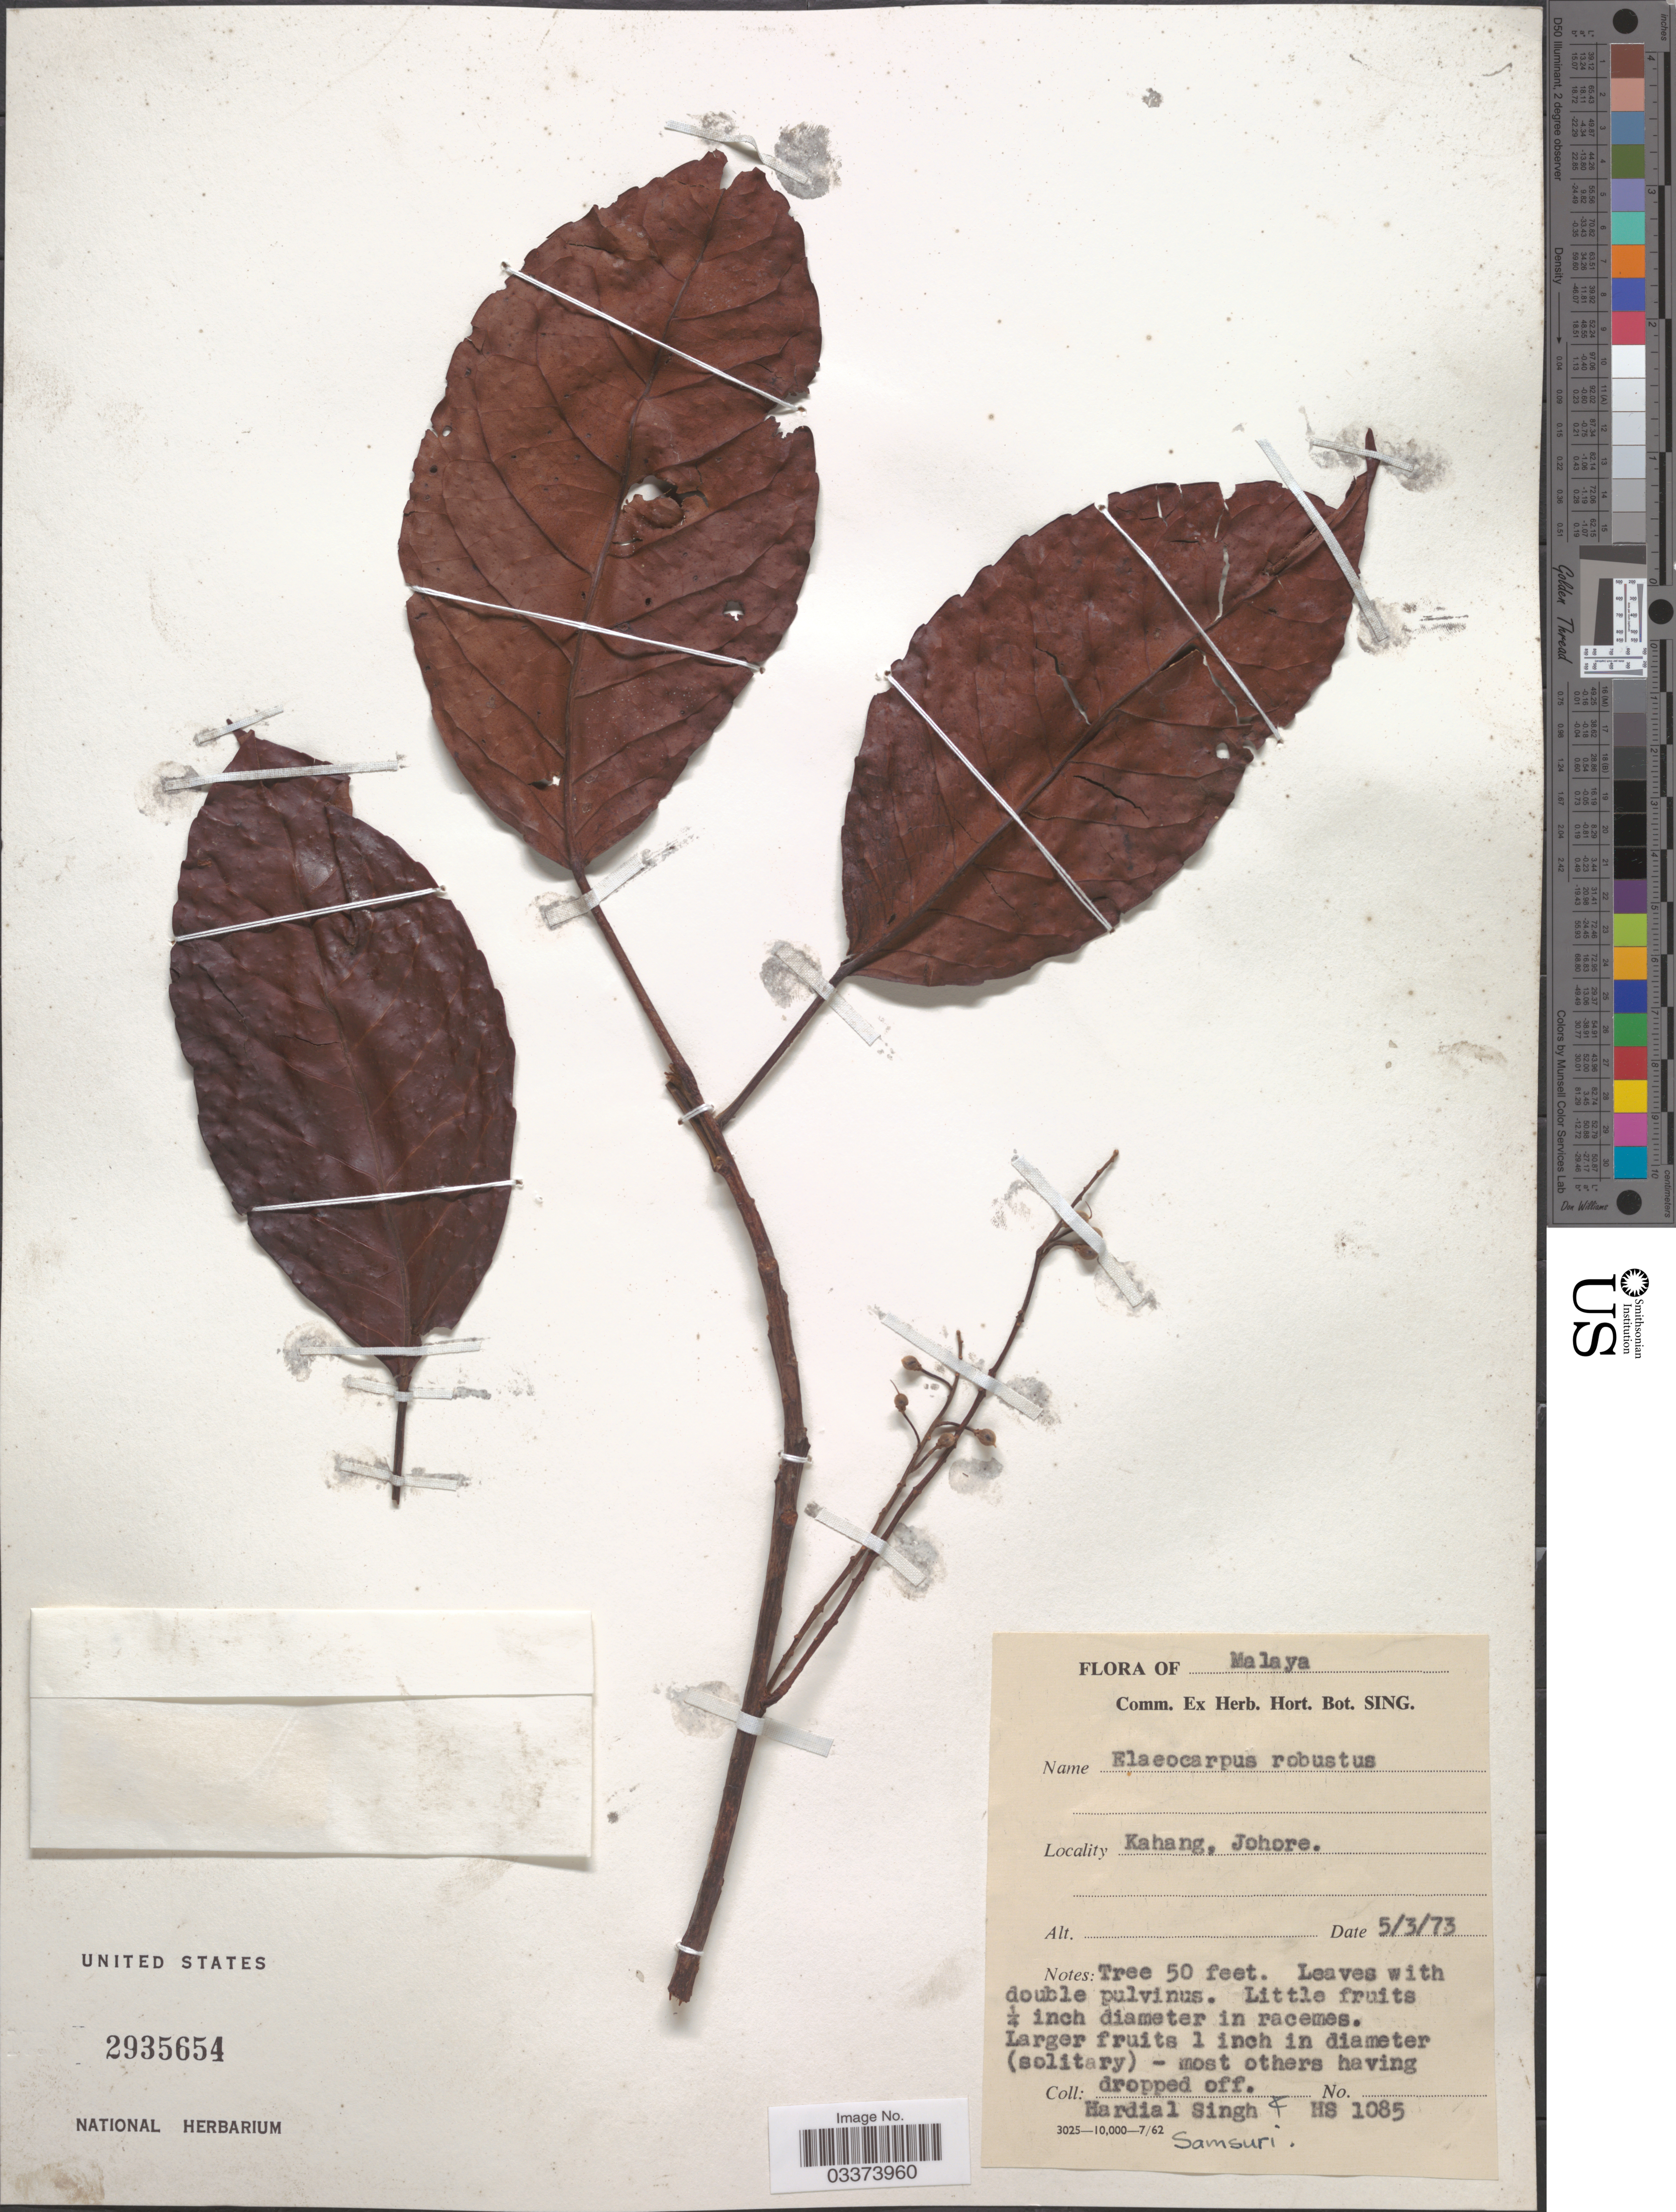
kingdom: Plantae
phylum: Tracheophyta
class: Magnoliopsida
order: Oxalidales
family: Elaeocarpaceae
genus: Elaeocarpus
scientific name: Elaeocarpus robustus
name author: Roxb.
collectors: H. Singh & -. Samsuri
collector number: HS 1085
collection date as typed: Transcribed d/m/y: 5/3/73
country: Malaysia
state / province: Johor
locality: Malaya. Kahang, Johore.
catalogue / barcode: US 2935654